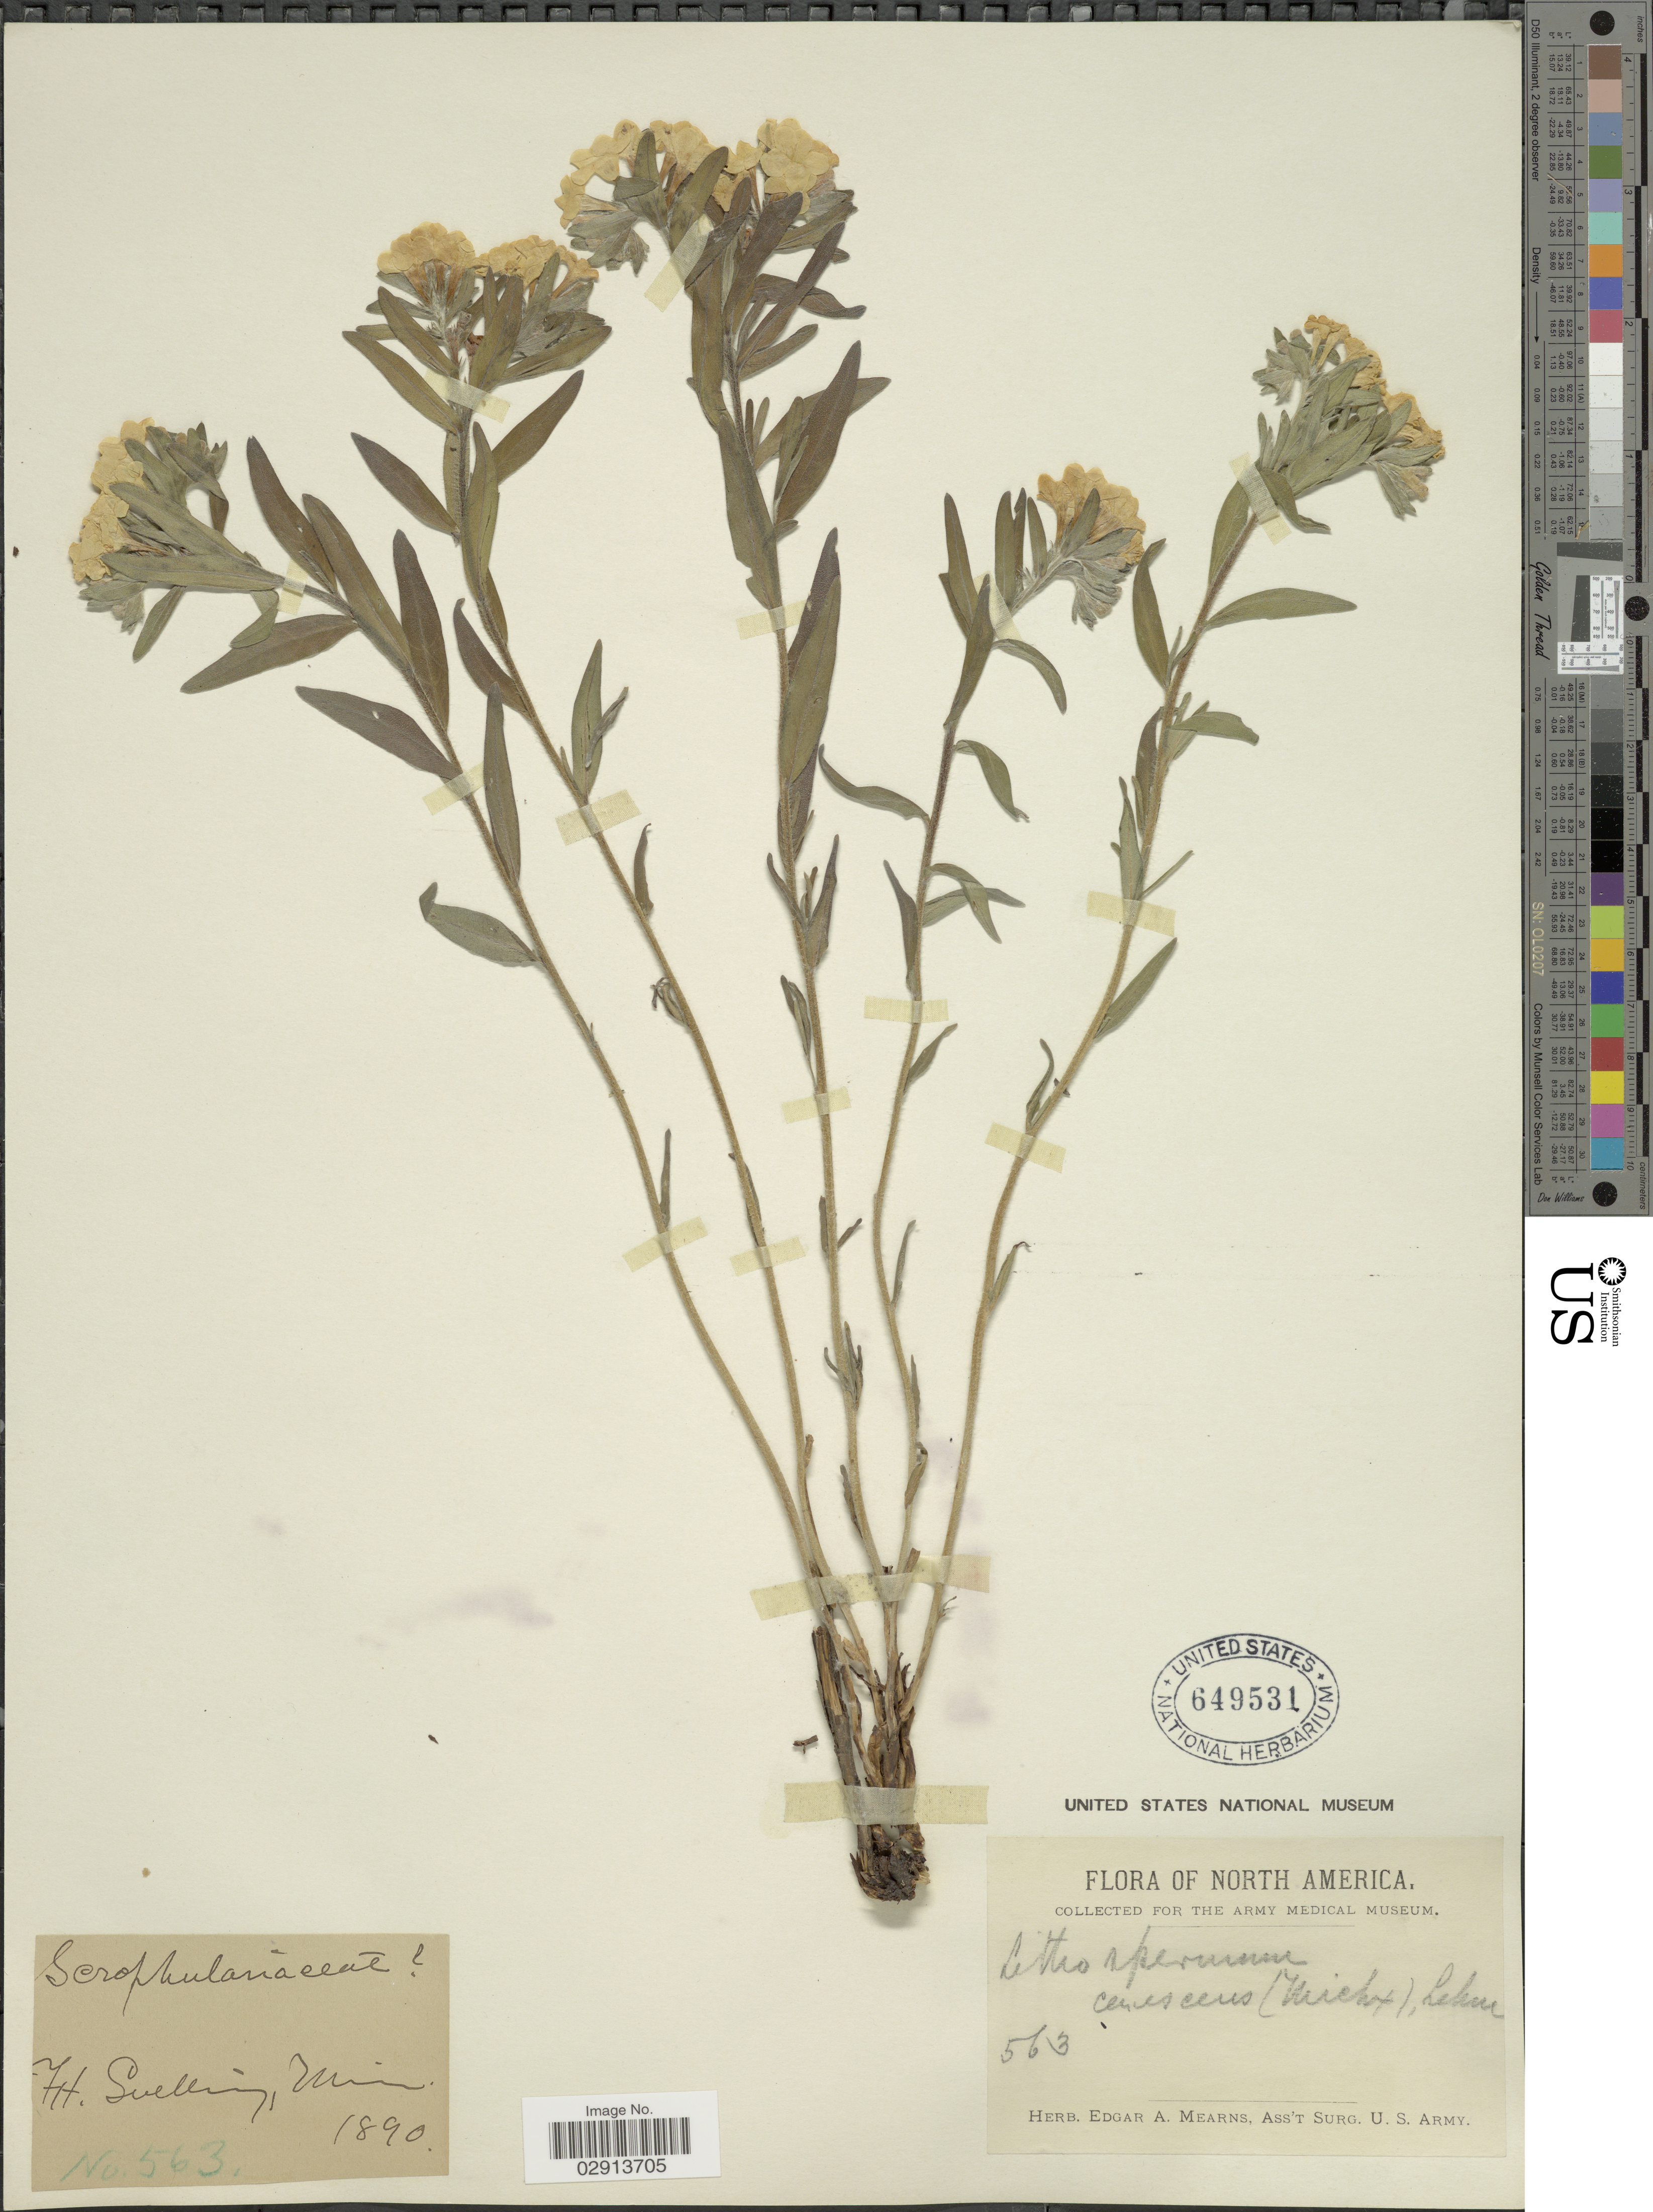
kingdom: Plantae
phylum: Tracheophyta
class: Magnoliopsida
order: Boraginales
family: Boraginaceae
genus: Lithospermum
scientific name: Lithospermum canescens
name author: (Michx.) Lehm.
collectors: ex herb. Edgar A. Mearns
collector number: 563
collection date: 1890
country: United States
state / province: Minnesota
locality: North America. Ft. Snelling, Minn.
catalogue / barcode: US 649531